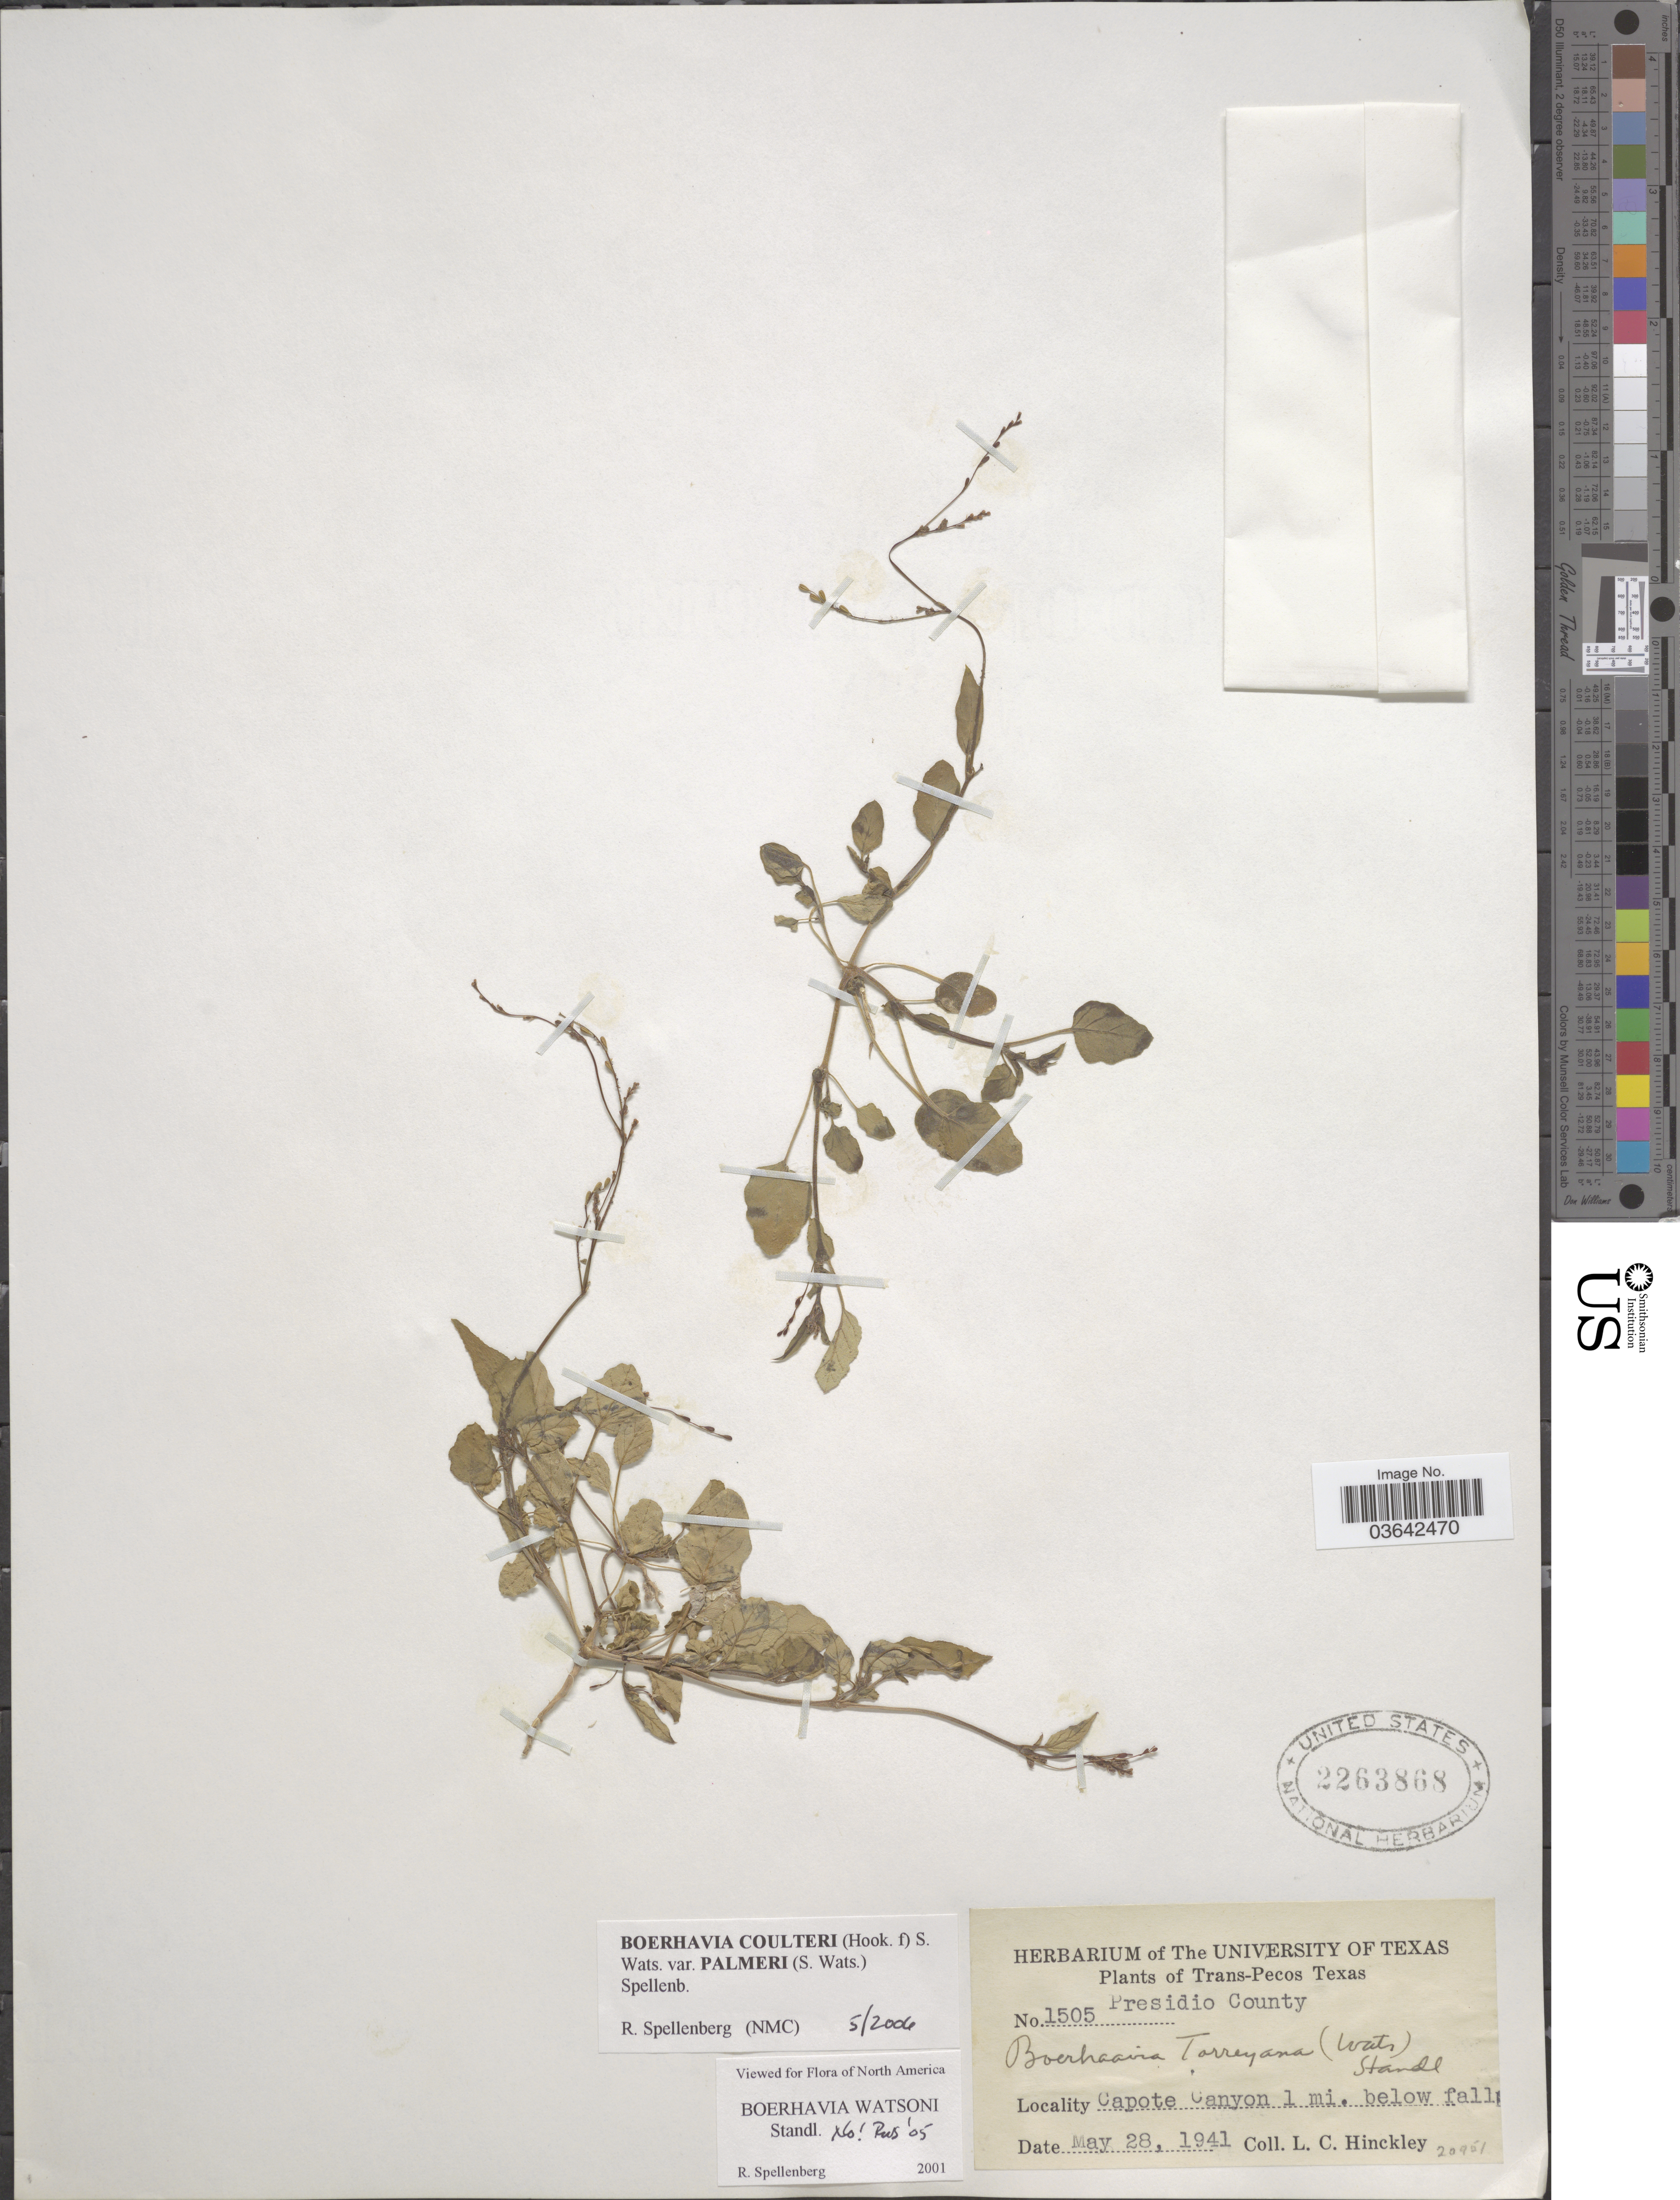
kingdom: Plantae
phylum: Tracheophyta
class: Magnoliopsida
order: Caryophyllales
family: Nyctaginaceae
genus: Boerhavia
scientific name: Boerhavia coulteri var. palmeri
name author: (S. Watson) Spellenb.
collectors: L. Hinckley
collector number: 1505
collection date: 1941-05-28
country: United States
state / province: Texas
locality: Trans-Pecos. Presidio County. Capote Canyon 1 mi. below falls.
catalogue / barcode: US 2263868